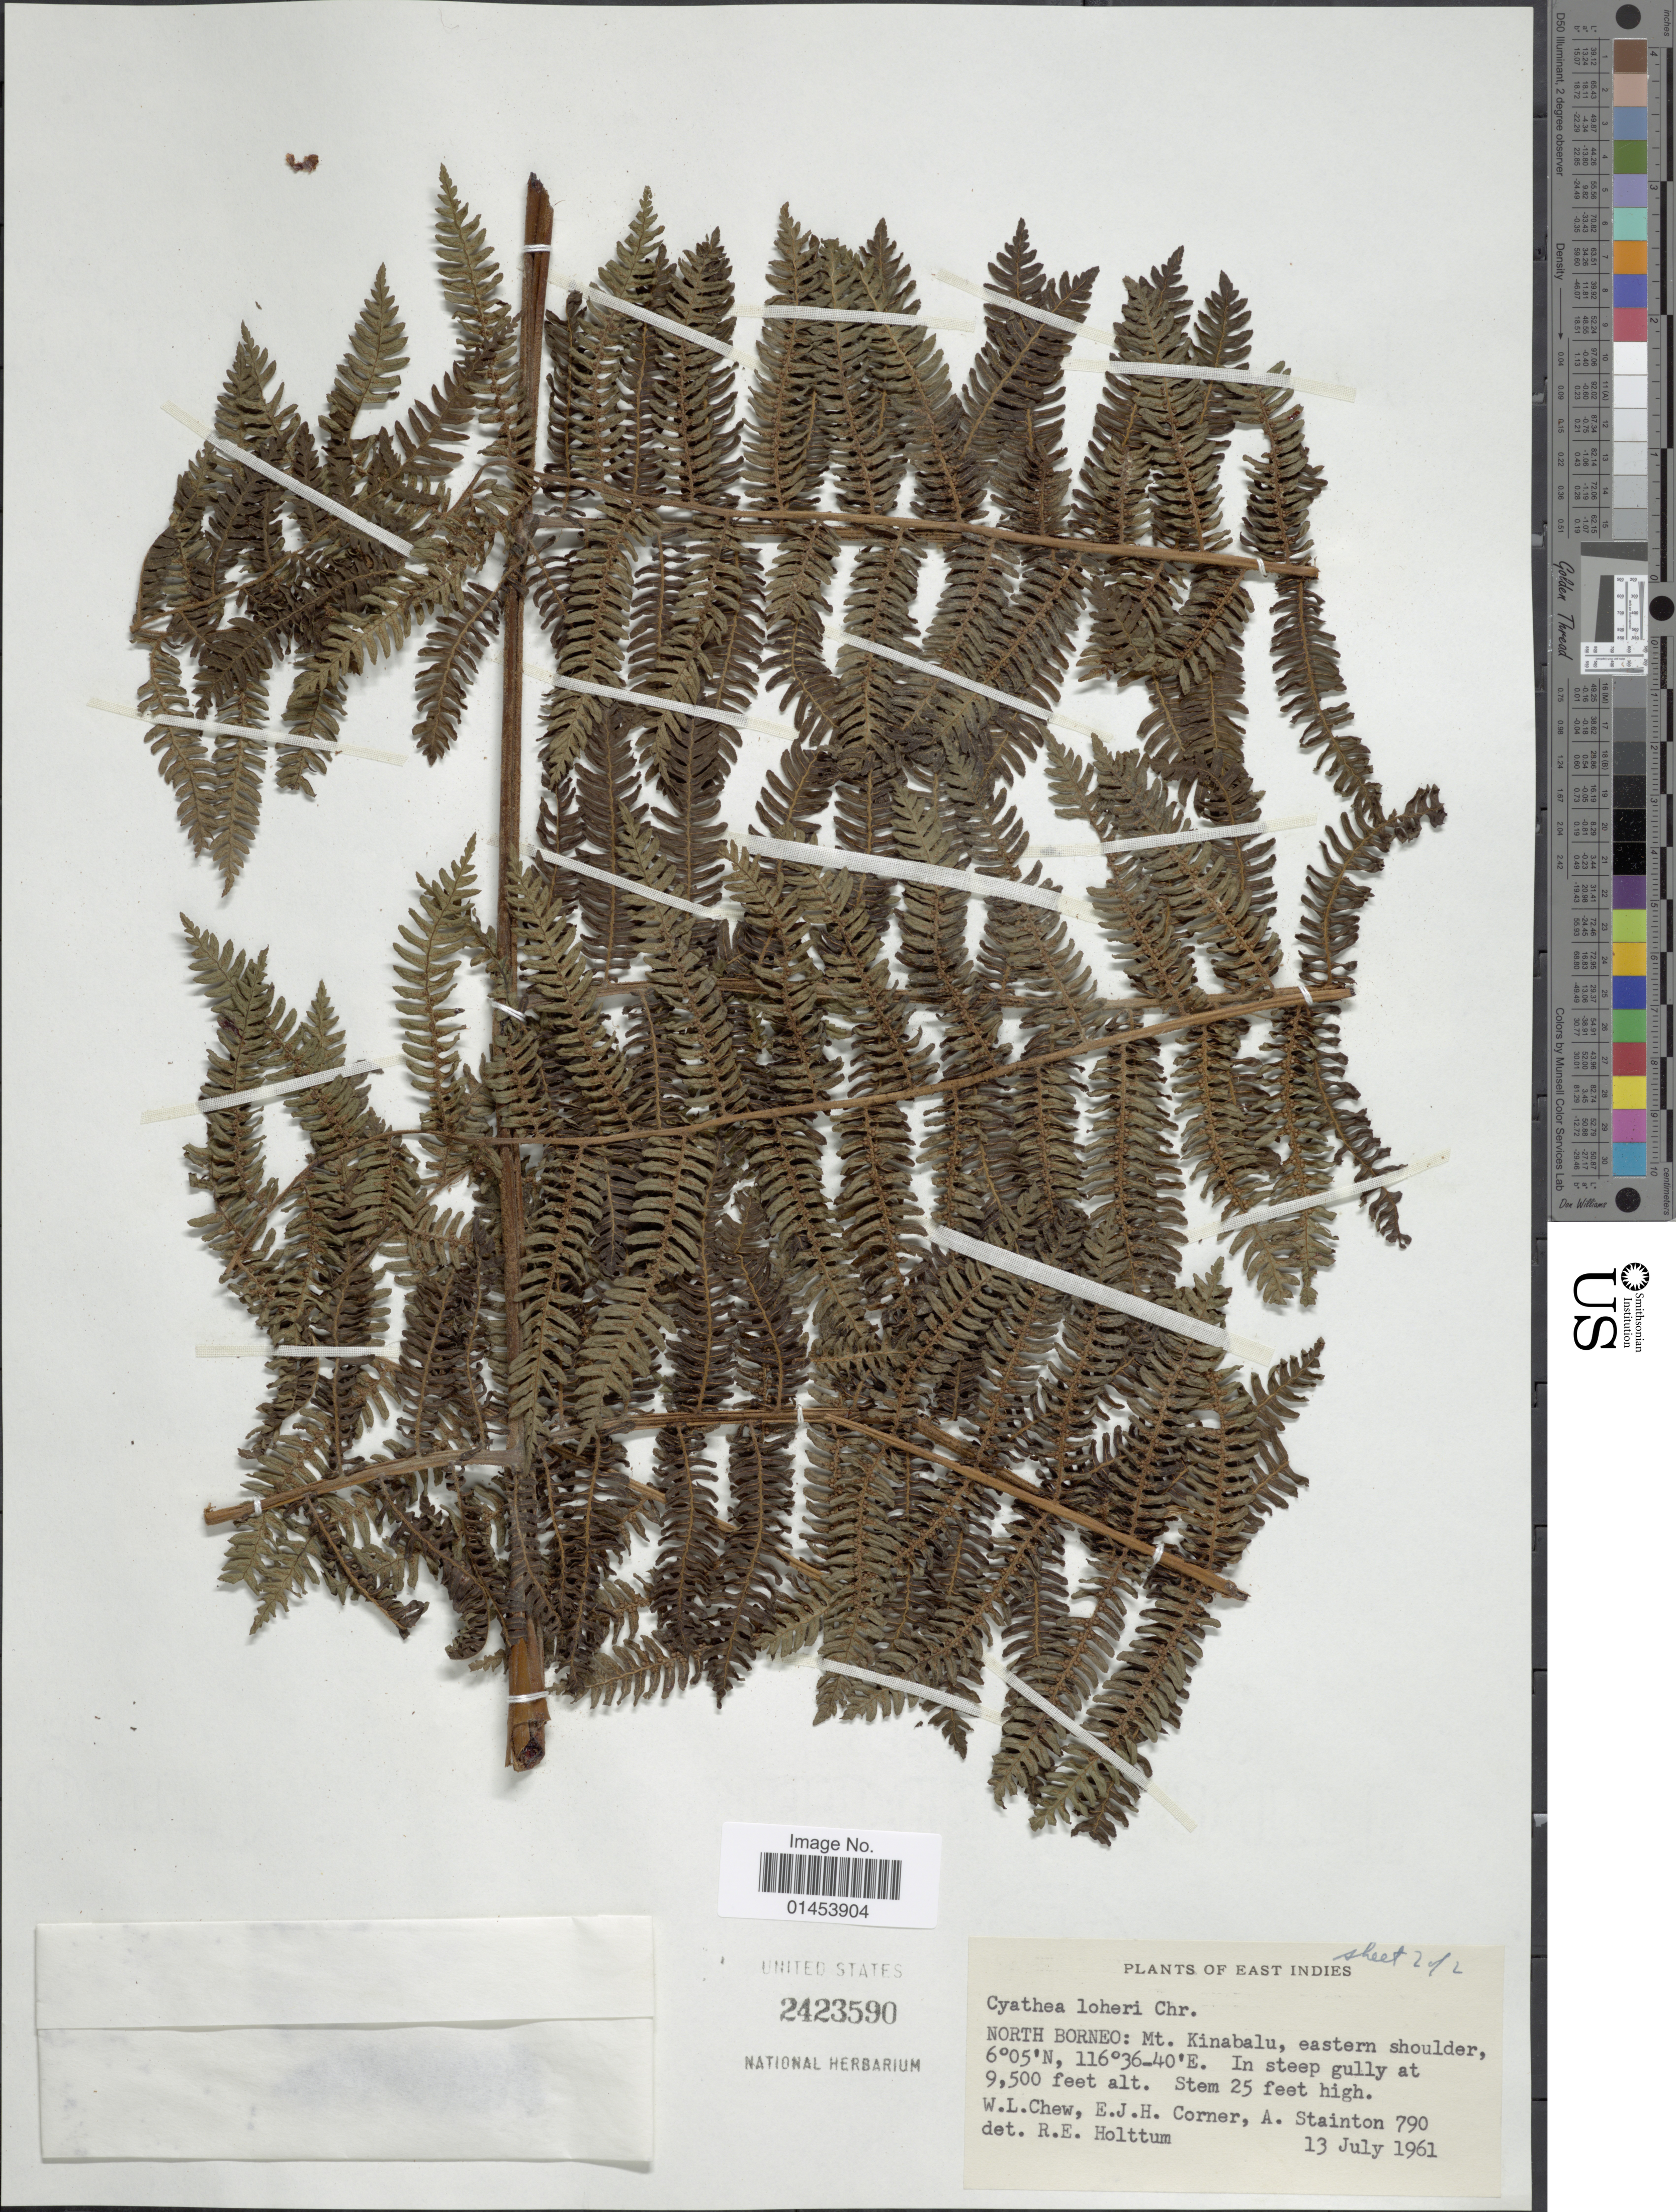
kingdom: Plantae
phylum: Tracheophyta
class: Polypodiopsida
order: Cyatheales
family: Cyatheaceae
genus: Cyathea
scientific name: Cyathea loheri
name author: Christ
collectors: W. Chew, E. Corner & A. Stainton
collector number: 790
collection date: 1961-07-13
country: Malaysia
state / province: Sabah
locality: East Indies. North Borneo: eastern shoulder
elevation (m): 2896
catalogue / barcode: US 2423590